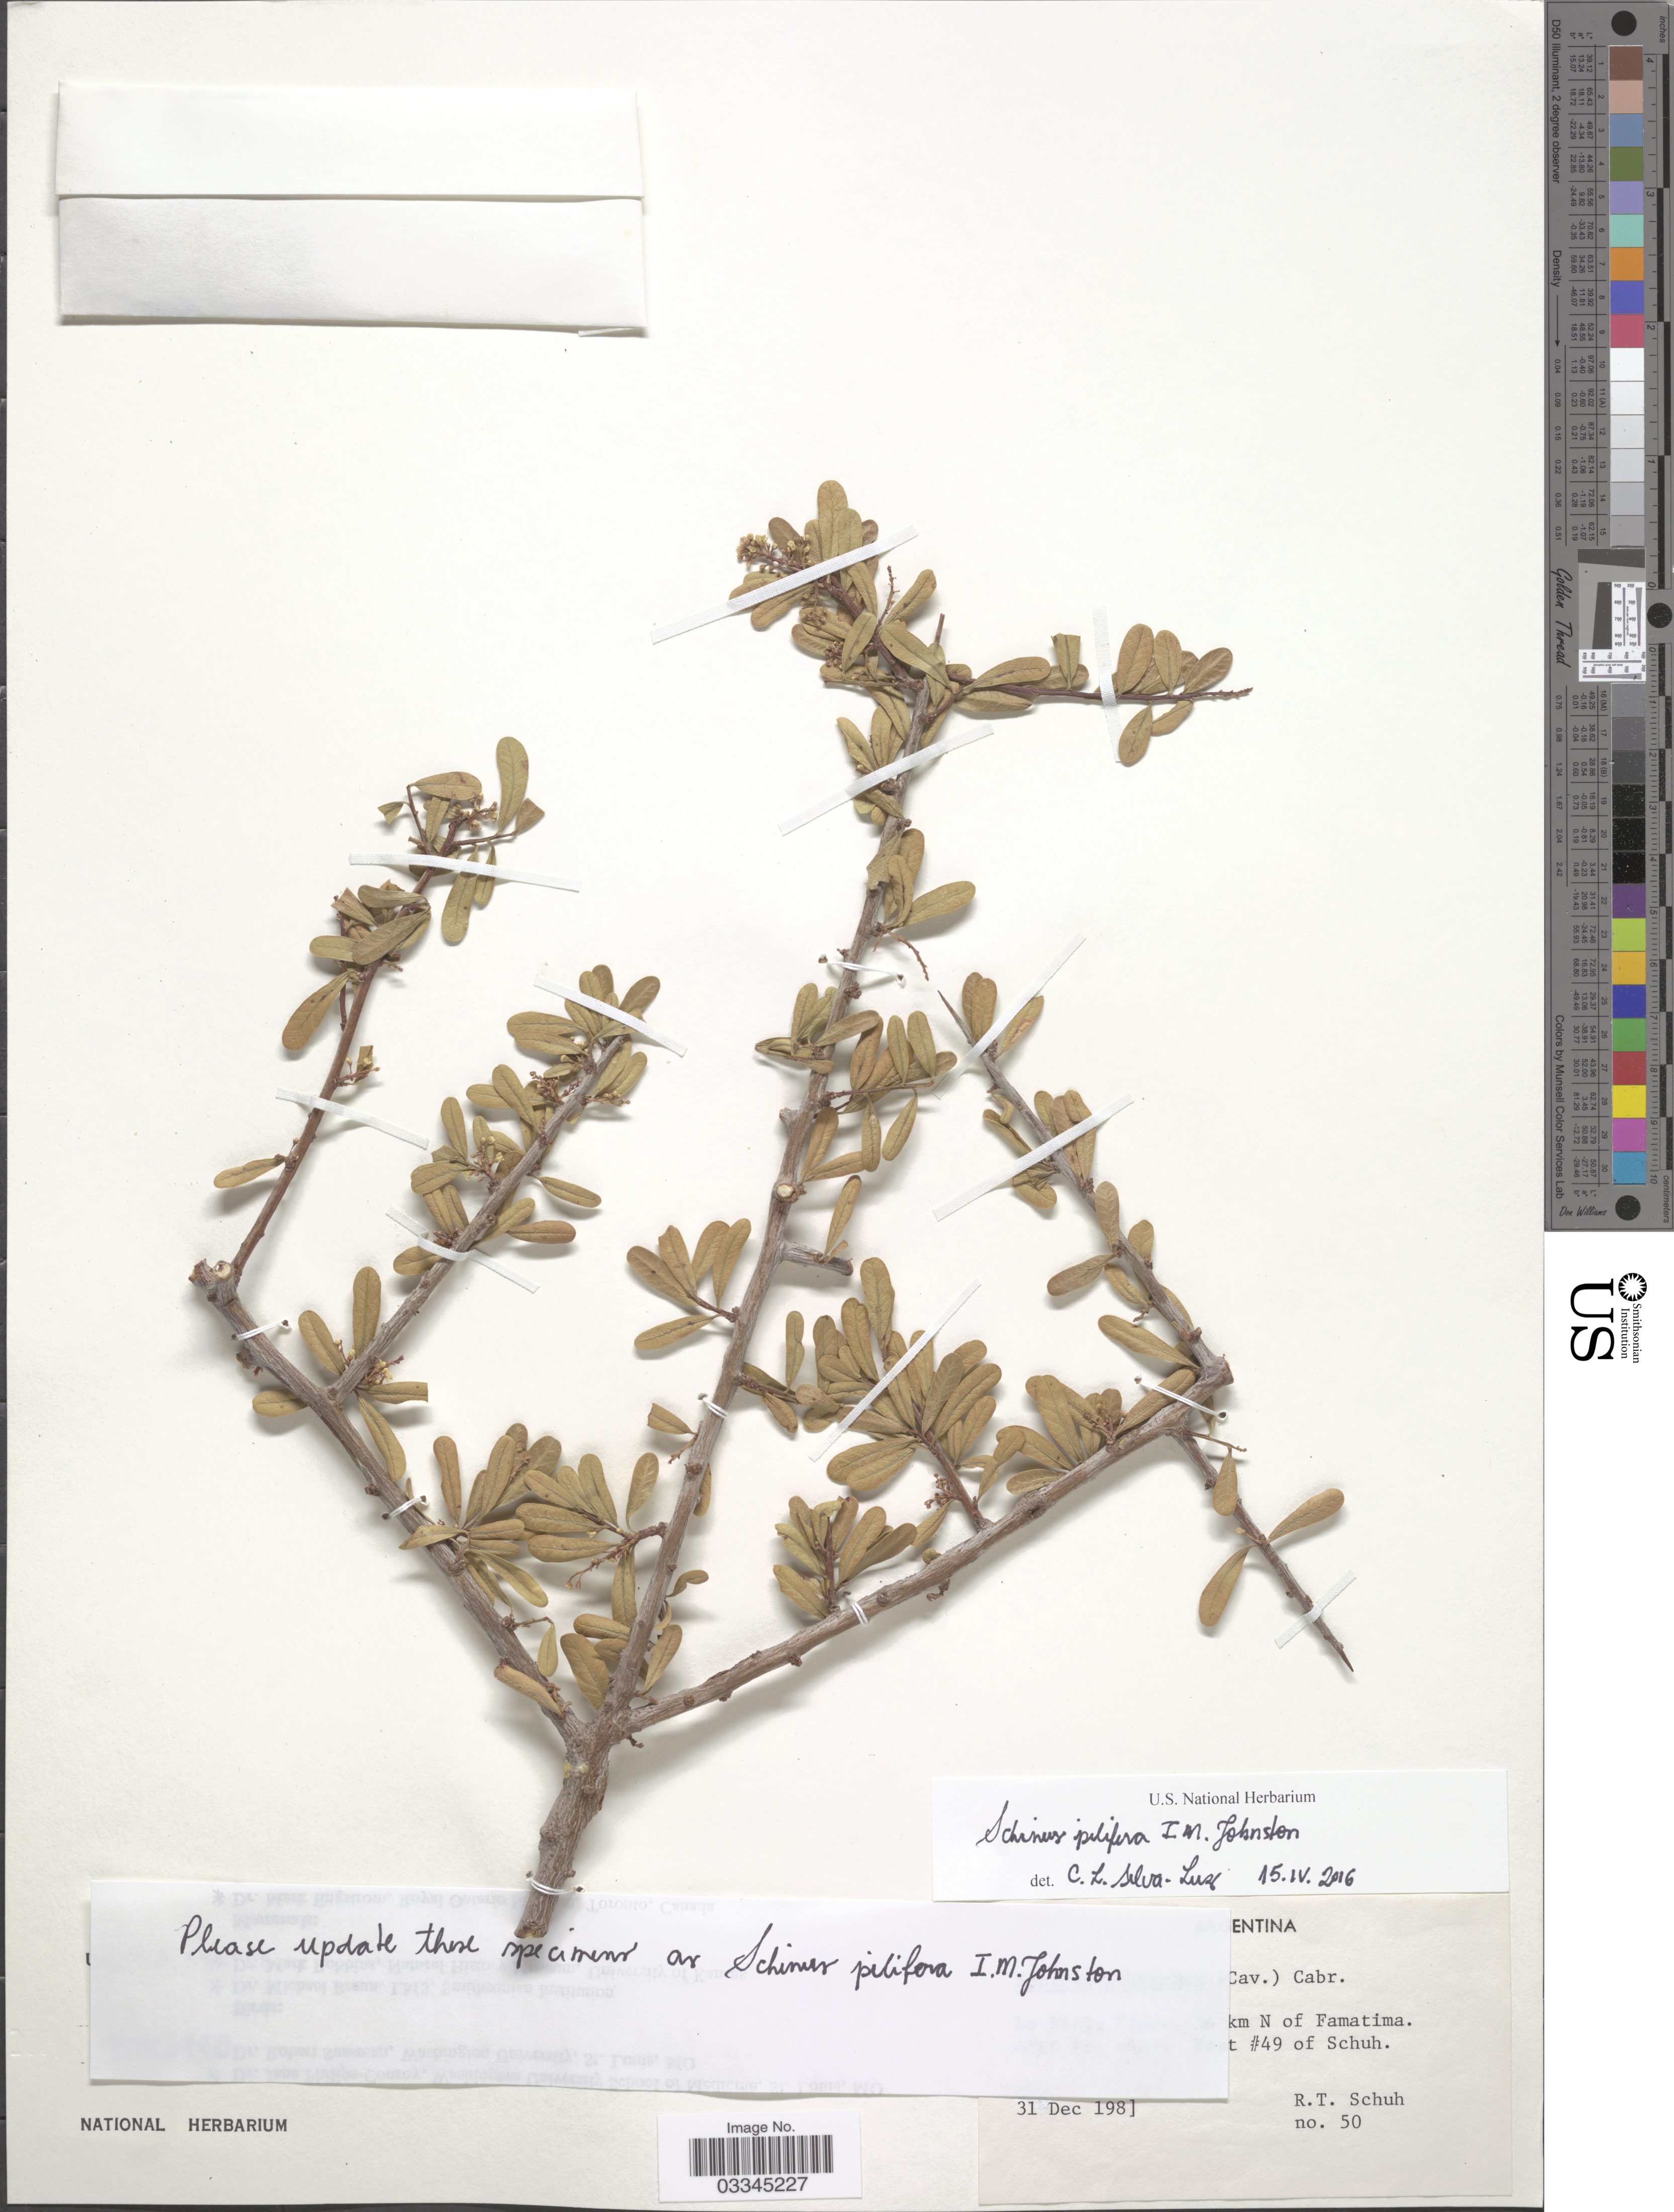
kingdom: Plantae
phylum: Tracheophyta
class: Magnoliopsida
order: Sapindales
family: Anacardiaceae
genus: Schinus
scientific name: Schinus pilifera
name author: I.M. Johnst.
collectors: R. Schuh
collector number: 50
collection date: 1981-12-31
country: Argentina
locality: [illegible text]entina, [illegible text]km N of Famatima.